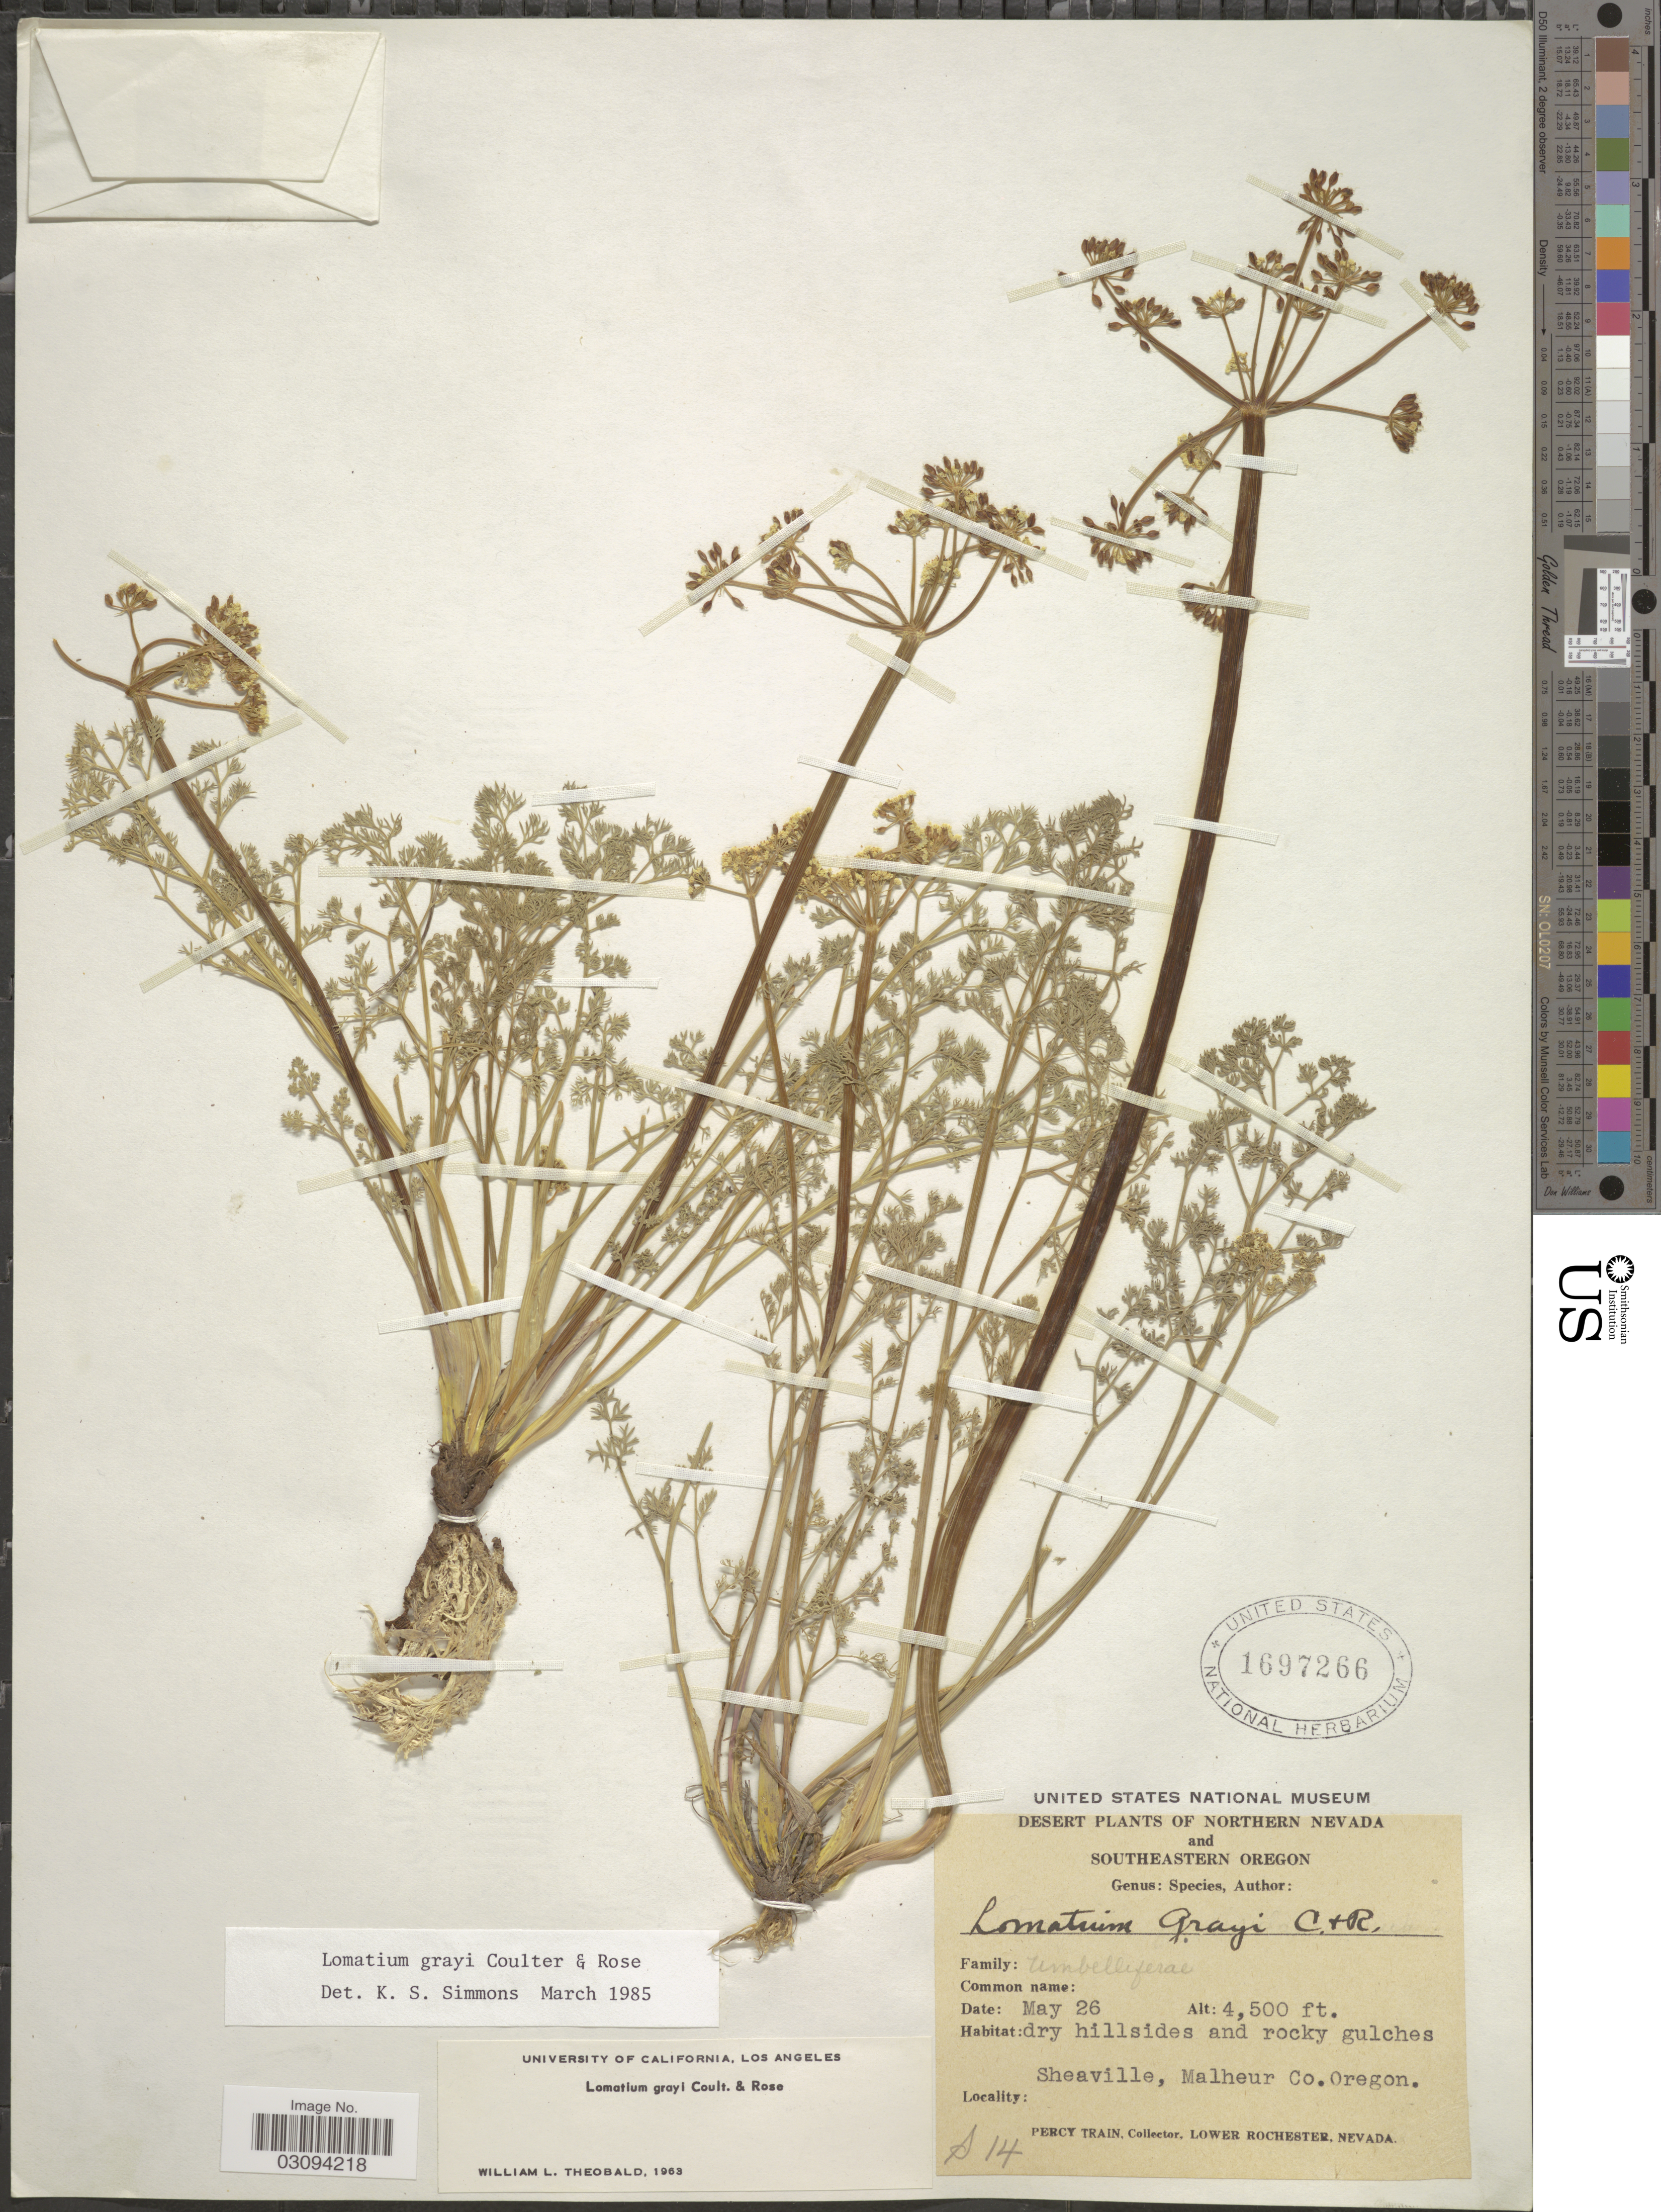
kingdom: Plantae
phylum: Tracheophyta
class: Magnoliopsida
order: Apiales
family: Apiaceae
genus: Lomatium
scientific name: Lomatium grayi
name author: (J.M. Coult. & Rose) J.M. Coult. & Rose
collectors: P. Train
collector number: s14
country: United States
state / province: Oregon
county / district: Malheur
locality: Southeastern Oregon. Sheaville, Malheur Co.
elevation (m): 1372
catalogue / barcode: US 1697266